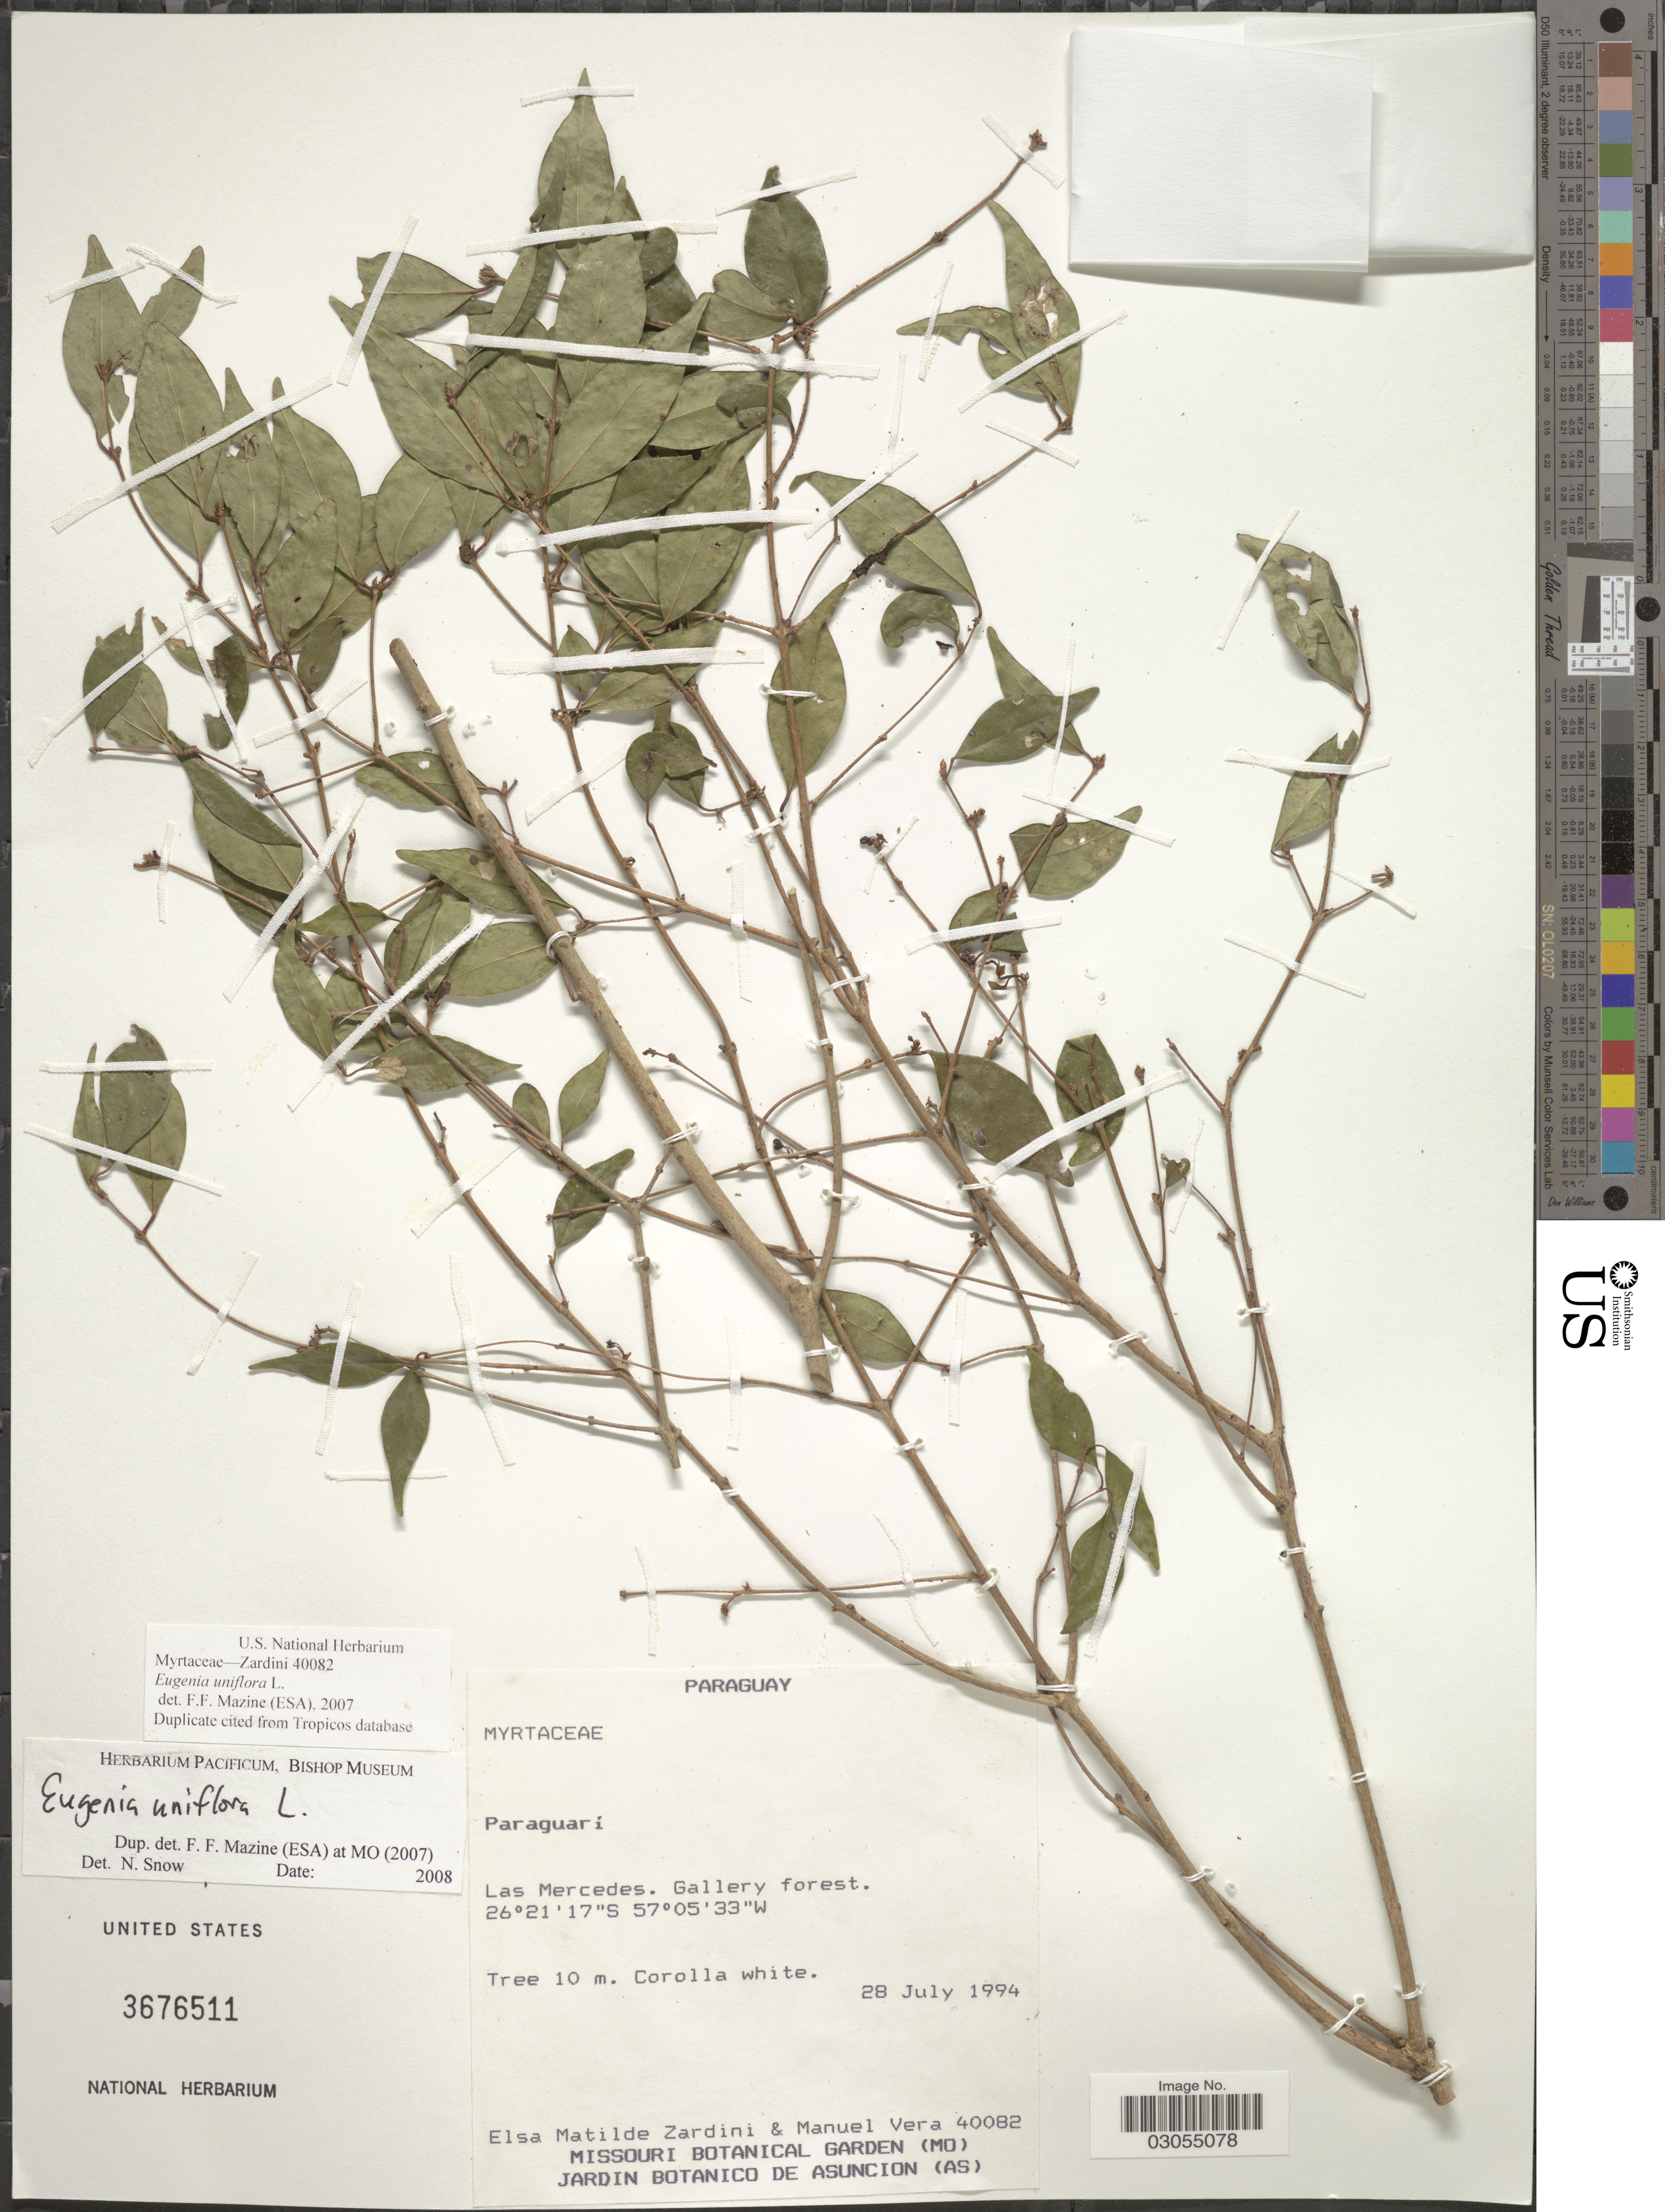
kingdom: Plantae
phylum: Tracheophyta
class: Magnoliopsida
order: Myrtales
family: Myrtaceae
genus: Eugenia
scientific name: Eugenia uniflora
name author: L.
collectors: E. M. Zardini & M. Vera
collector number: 40082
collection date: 1994-07-28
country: Paraguay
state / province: Paraguari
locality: Las Mercedes.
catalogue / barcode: US 3676511